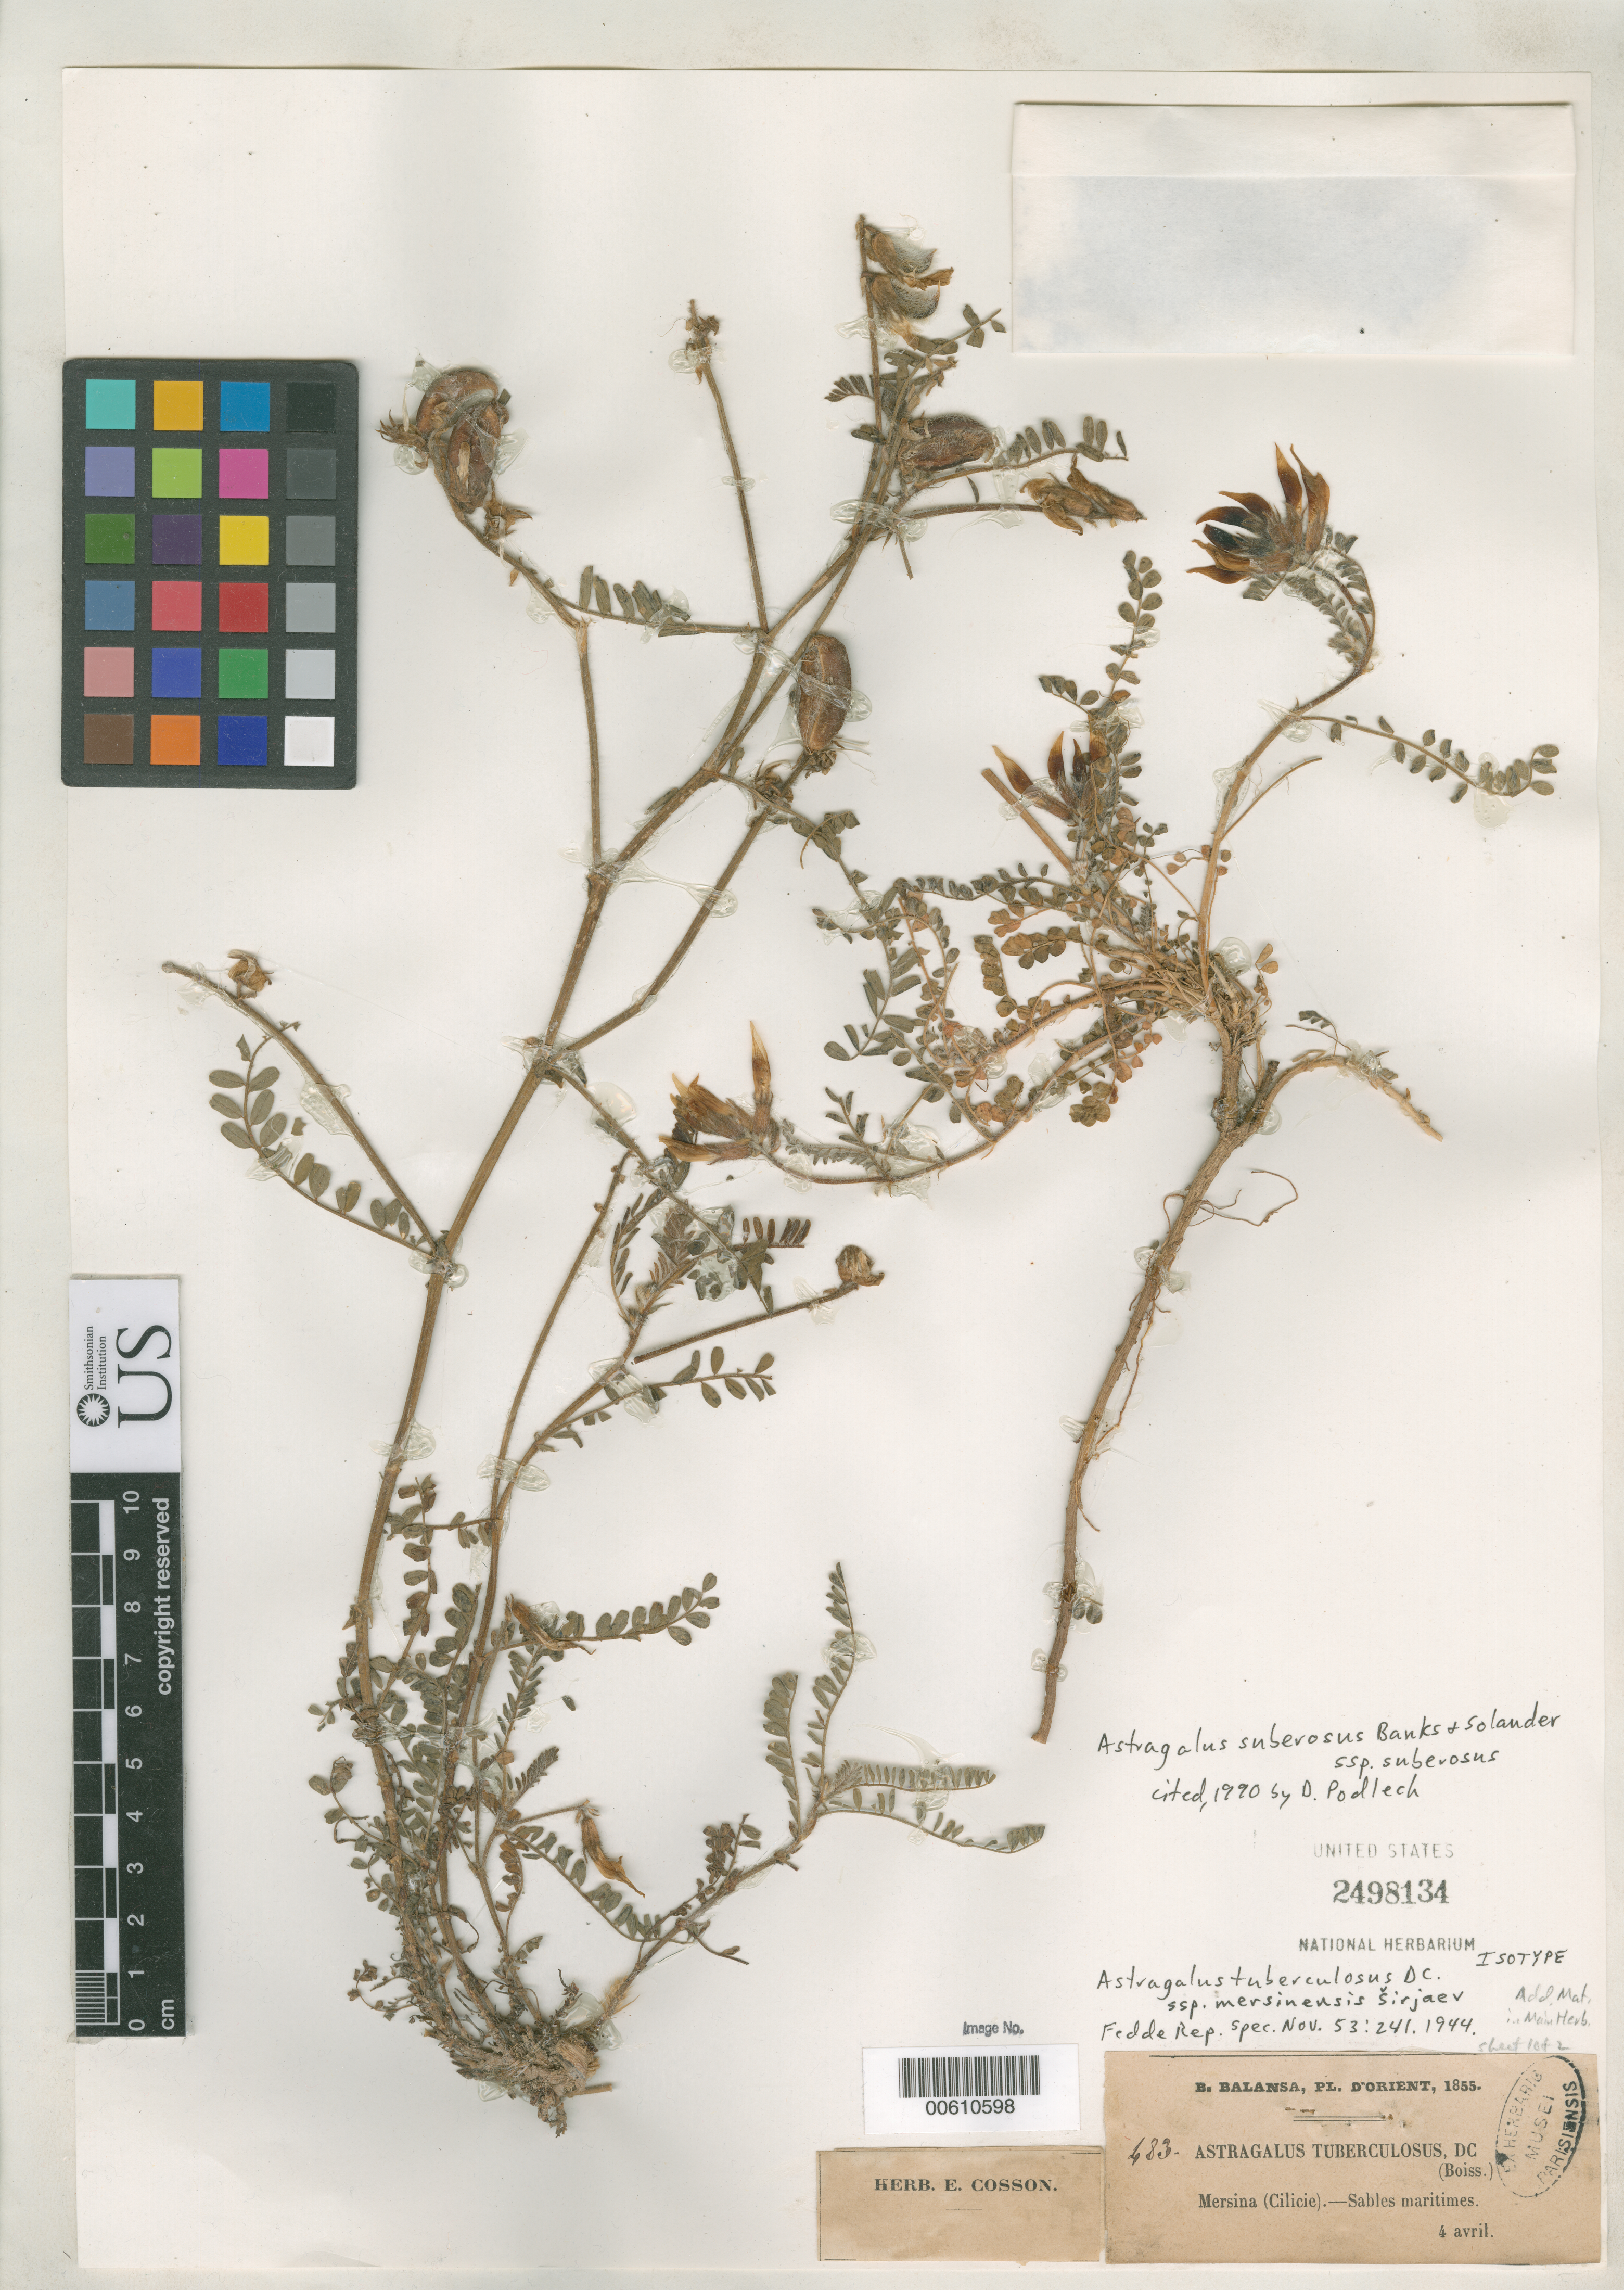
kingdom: Plantae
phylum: Tracheophyta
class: Magnoliopsida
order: Fabales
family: Fabaceae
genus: Astragalus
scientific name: Astragalus tuberculosus subsp. mersinensis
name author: Širj.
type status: Isotype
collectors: B. Balansa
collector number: exsic. Pl. d'Orient 483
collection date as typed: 04 Apr 1855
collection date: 1855-04-04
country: Turkey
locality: Mersina (Cilicie)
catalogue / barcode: US 2498134